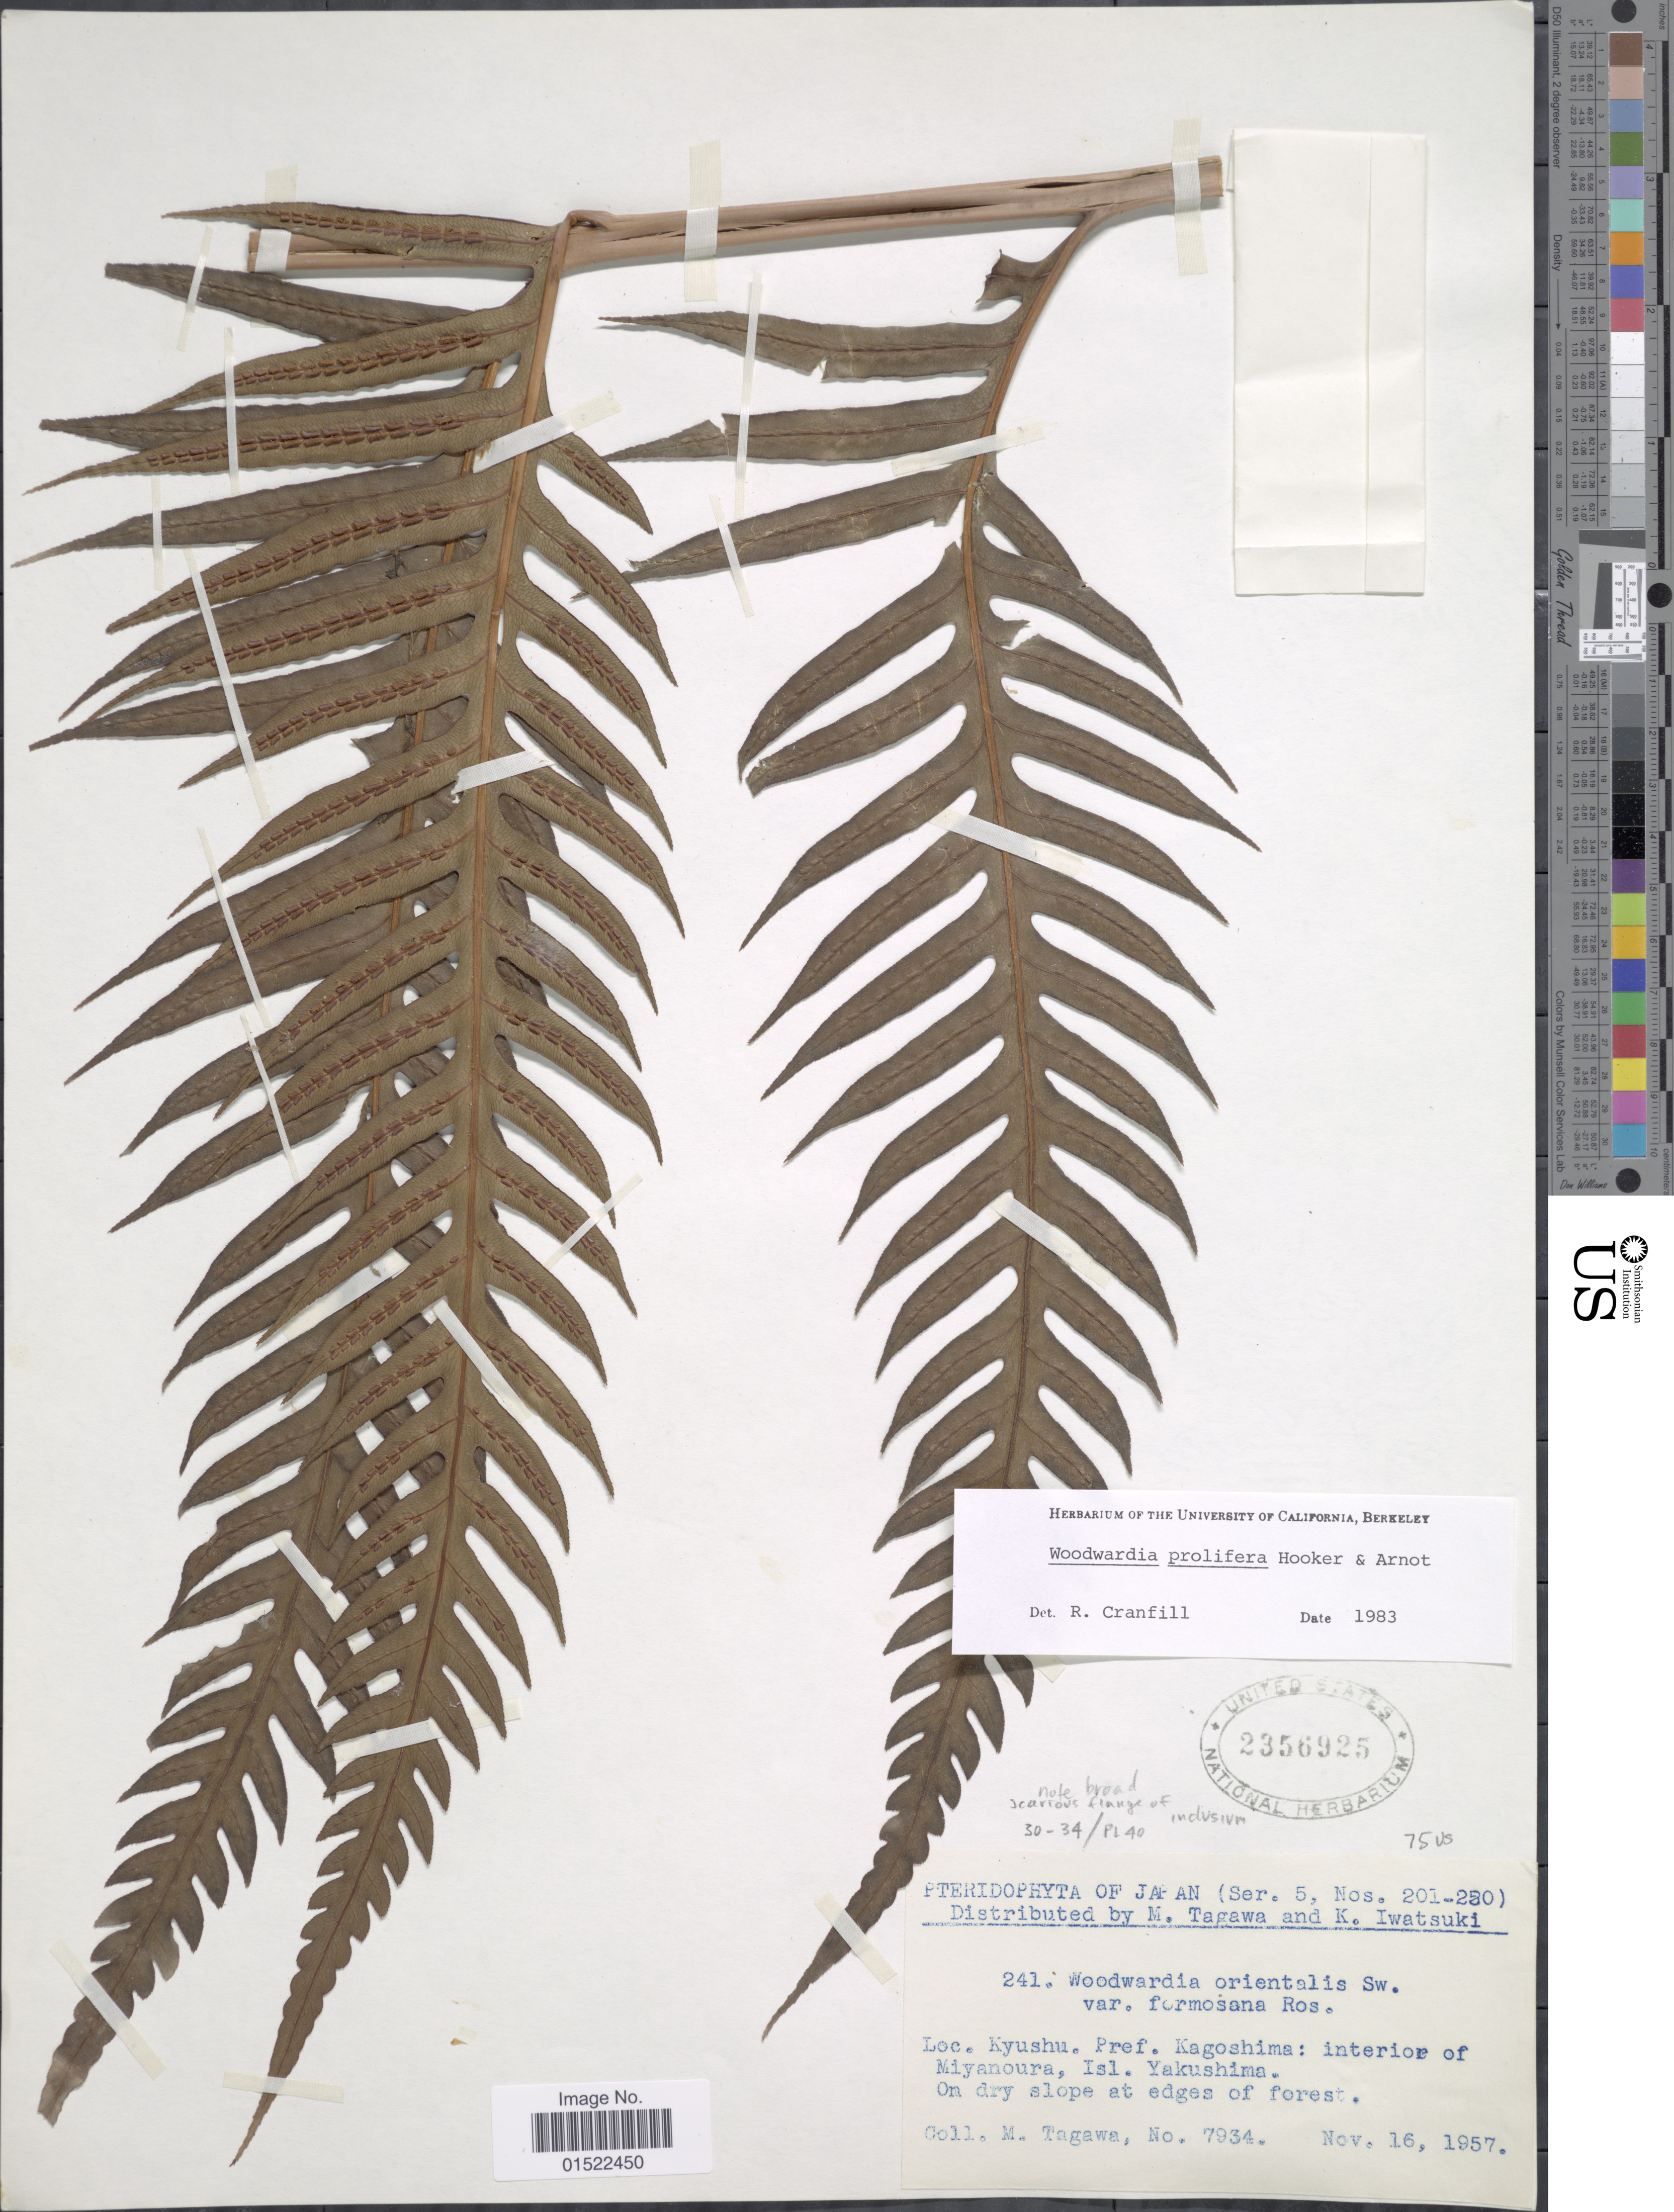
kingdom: Plantae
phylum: Tracheophyta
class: Polypodiopsida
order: Polypodiales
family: Blechnaceae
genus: Woodwardia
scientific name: Woodwardia prolifera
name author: Hook. & Arn.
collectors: M. Tagawa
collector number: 7934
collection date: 1957-11-16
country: Japan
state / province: Kagosima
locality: Kyushu, interior of Miyanoura, Isl. Yakushima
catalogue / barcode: US 2356925